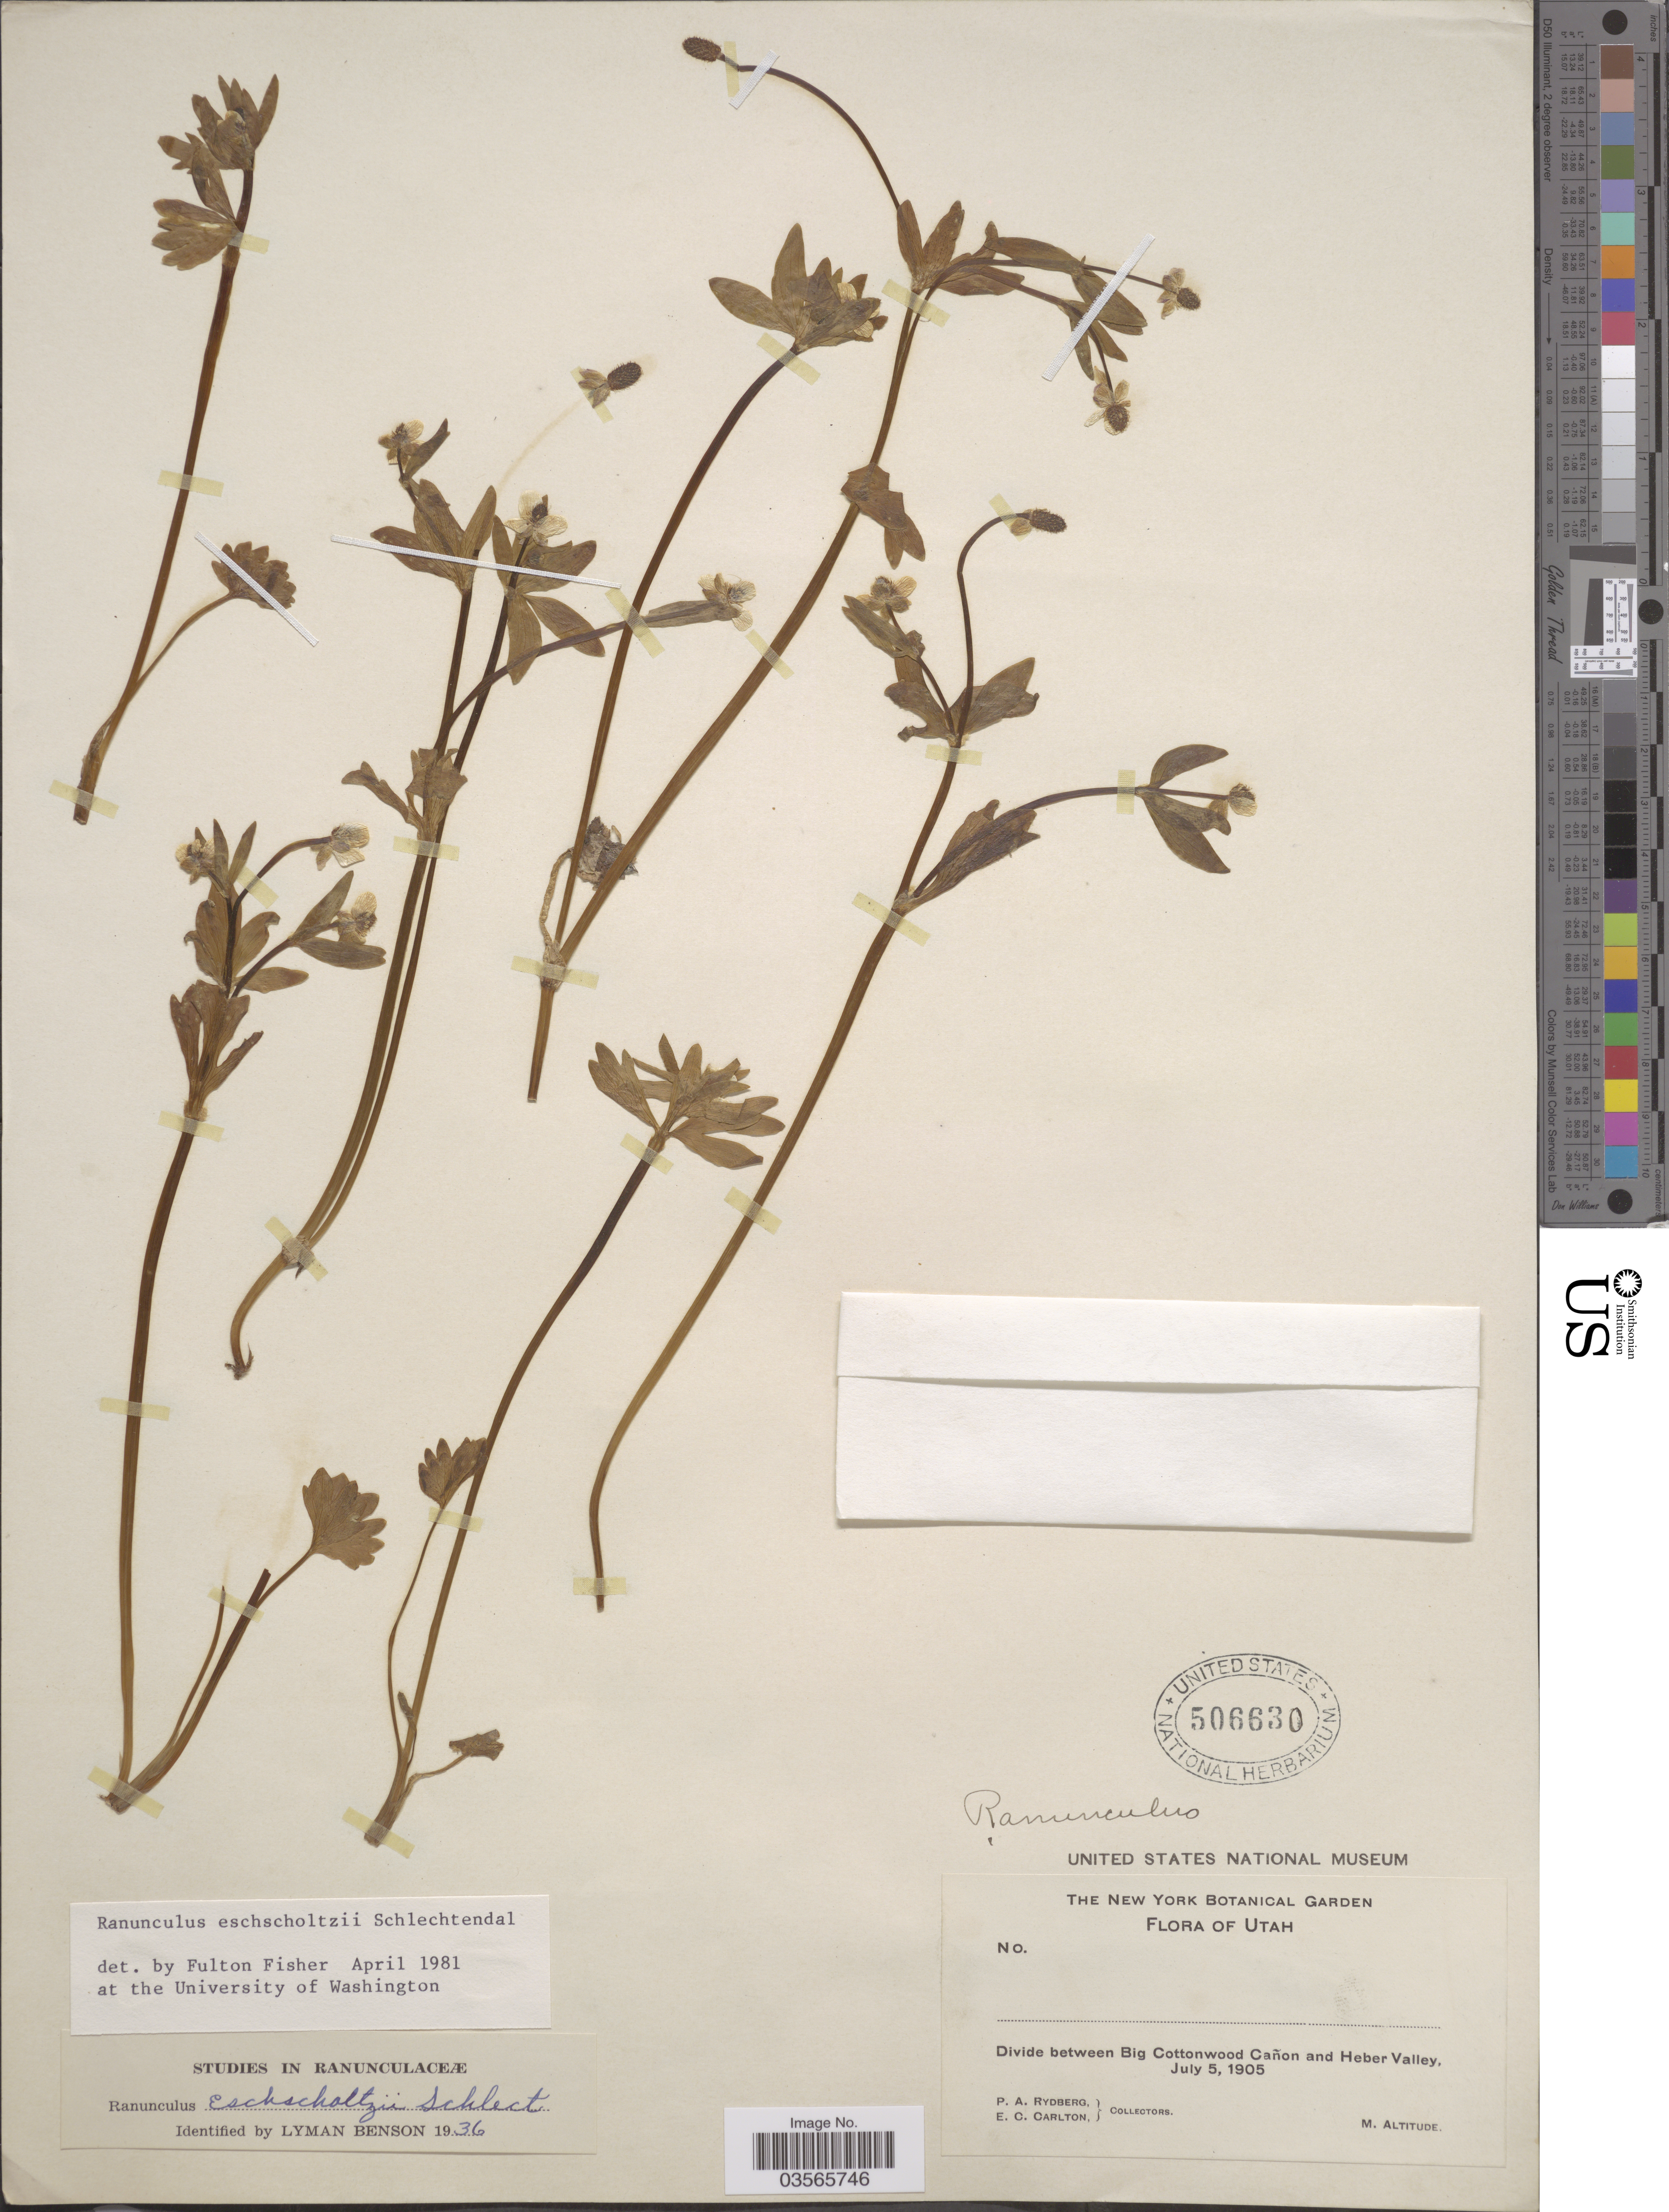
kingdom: Plantae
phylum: Tracheophyta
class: Magnoliopsida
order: Ranunculales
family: Ranunculaceae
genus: Ranunculus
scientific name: Ranunculus eschscholtzii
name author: Schltdl.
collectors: P. A. Rydberg & E. Carlton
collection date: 1905-07-05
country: United States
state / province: Utah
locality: Divide between Big Cottonwood Cañon and Heber Valley.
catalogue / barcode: US 506630